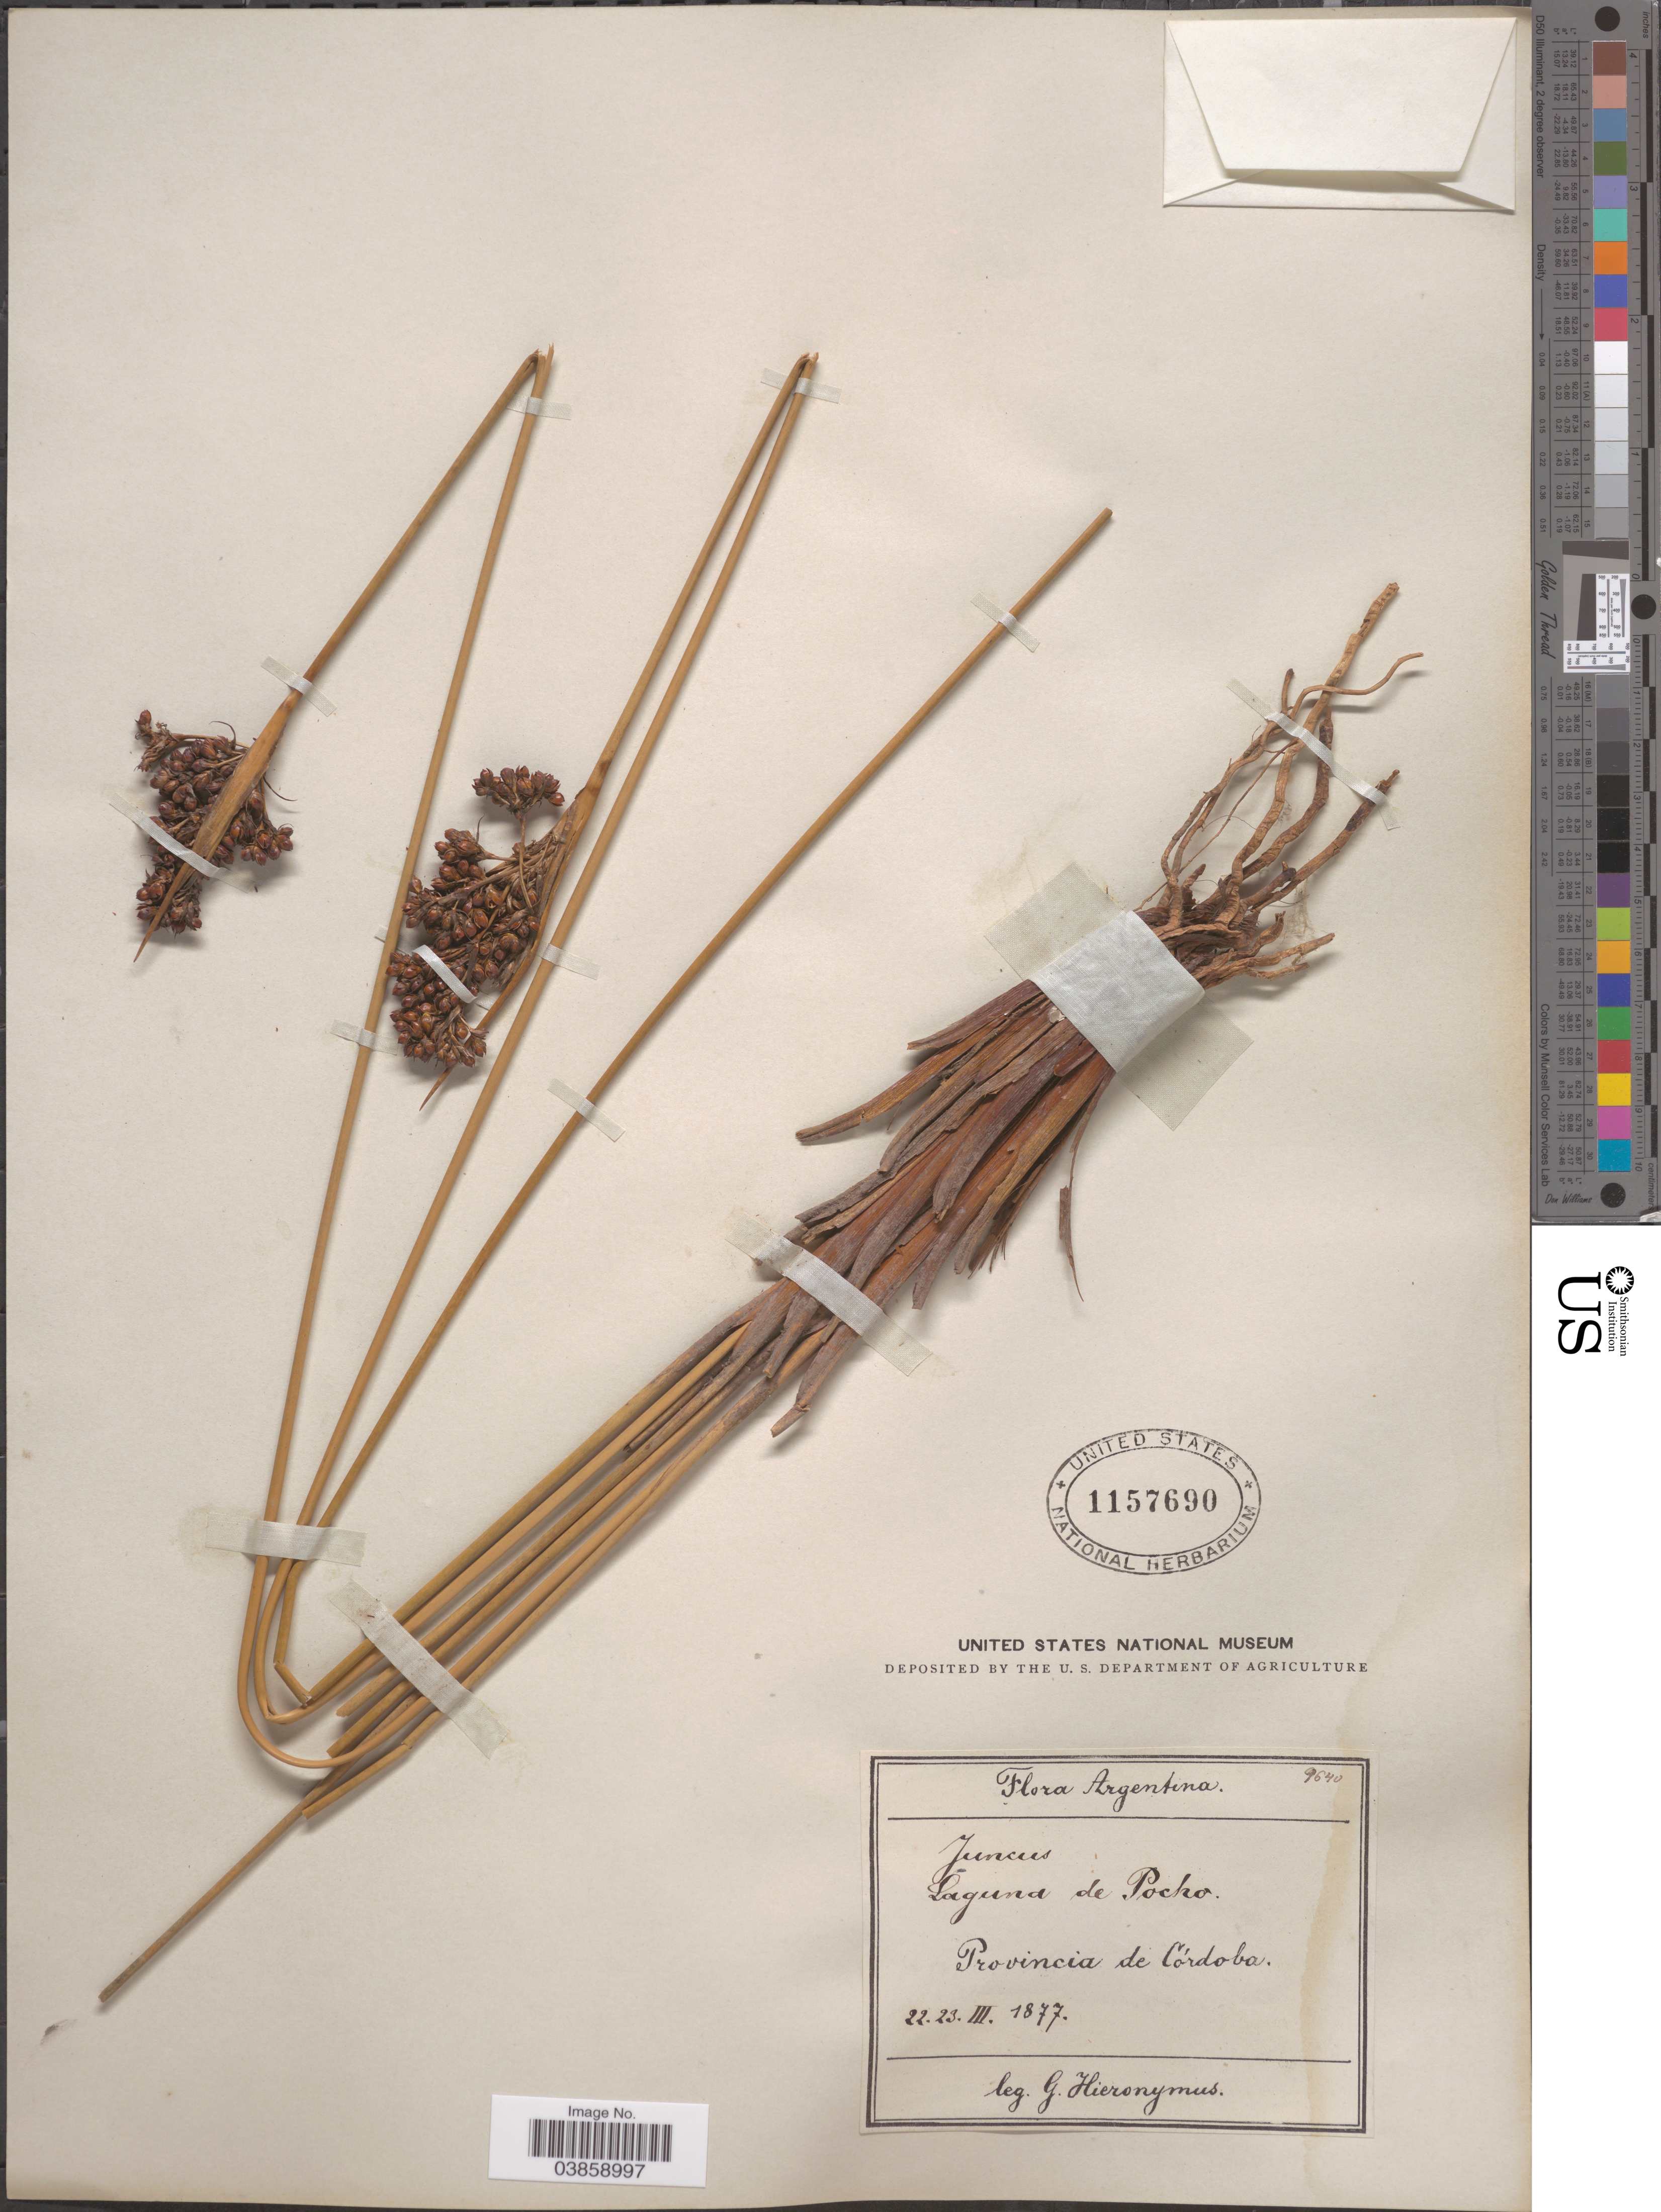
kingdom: Plantae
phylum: Tracheophyta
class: Liliopsida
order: Poales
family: Juncaceae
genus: Juncus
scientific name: Juncus acutus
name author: L.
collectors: G. H. Hieronymus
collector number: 9640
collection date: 1877-03-22/1877-03-23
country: Argentina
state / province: Cordoba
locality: Laguna de Pocho.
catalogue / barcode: US 1157690